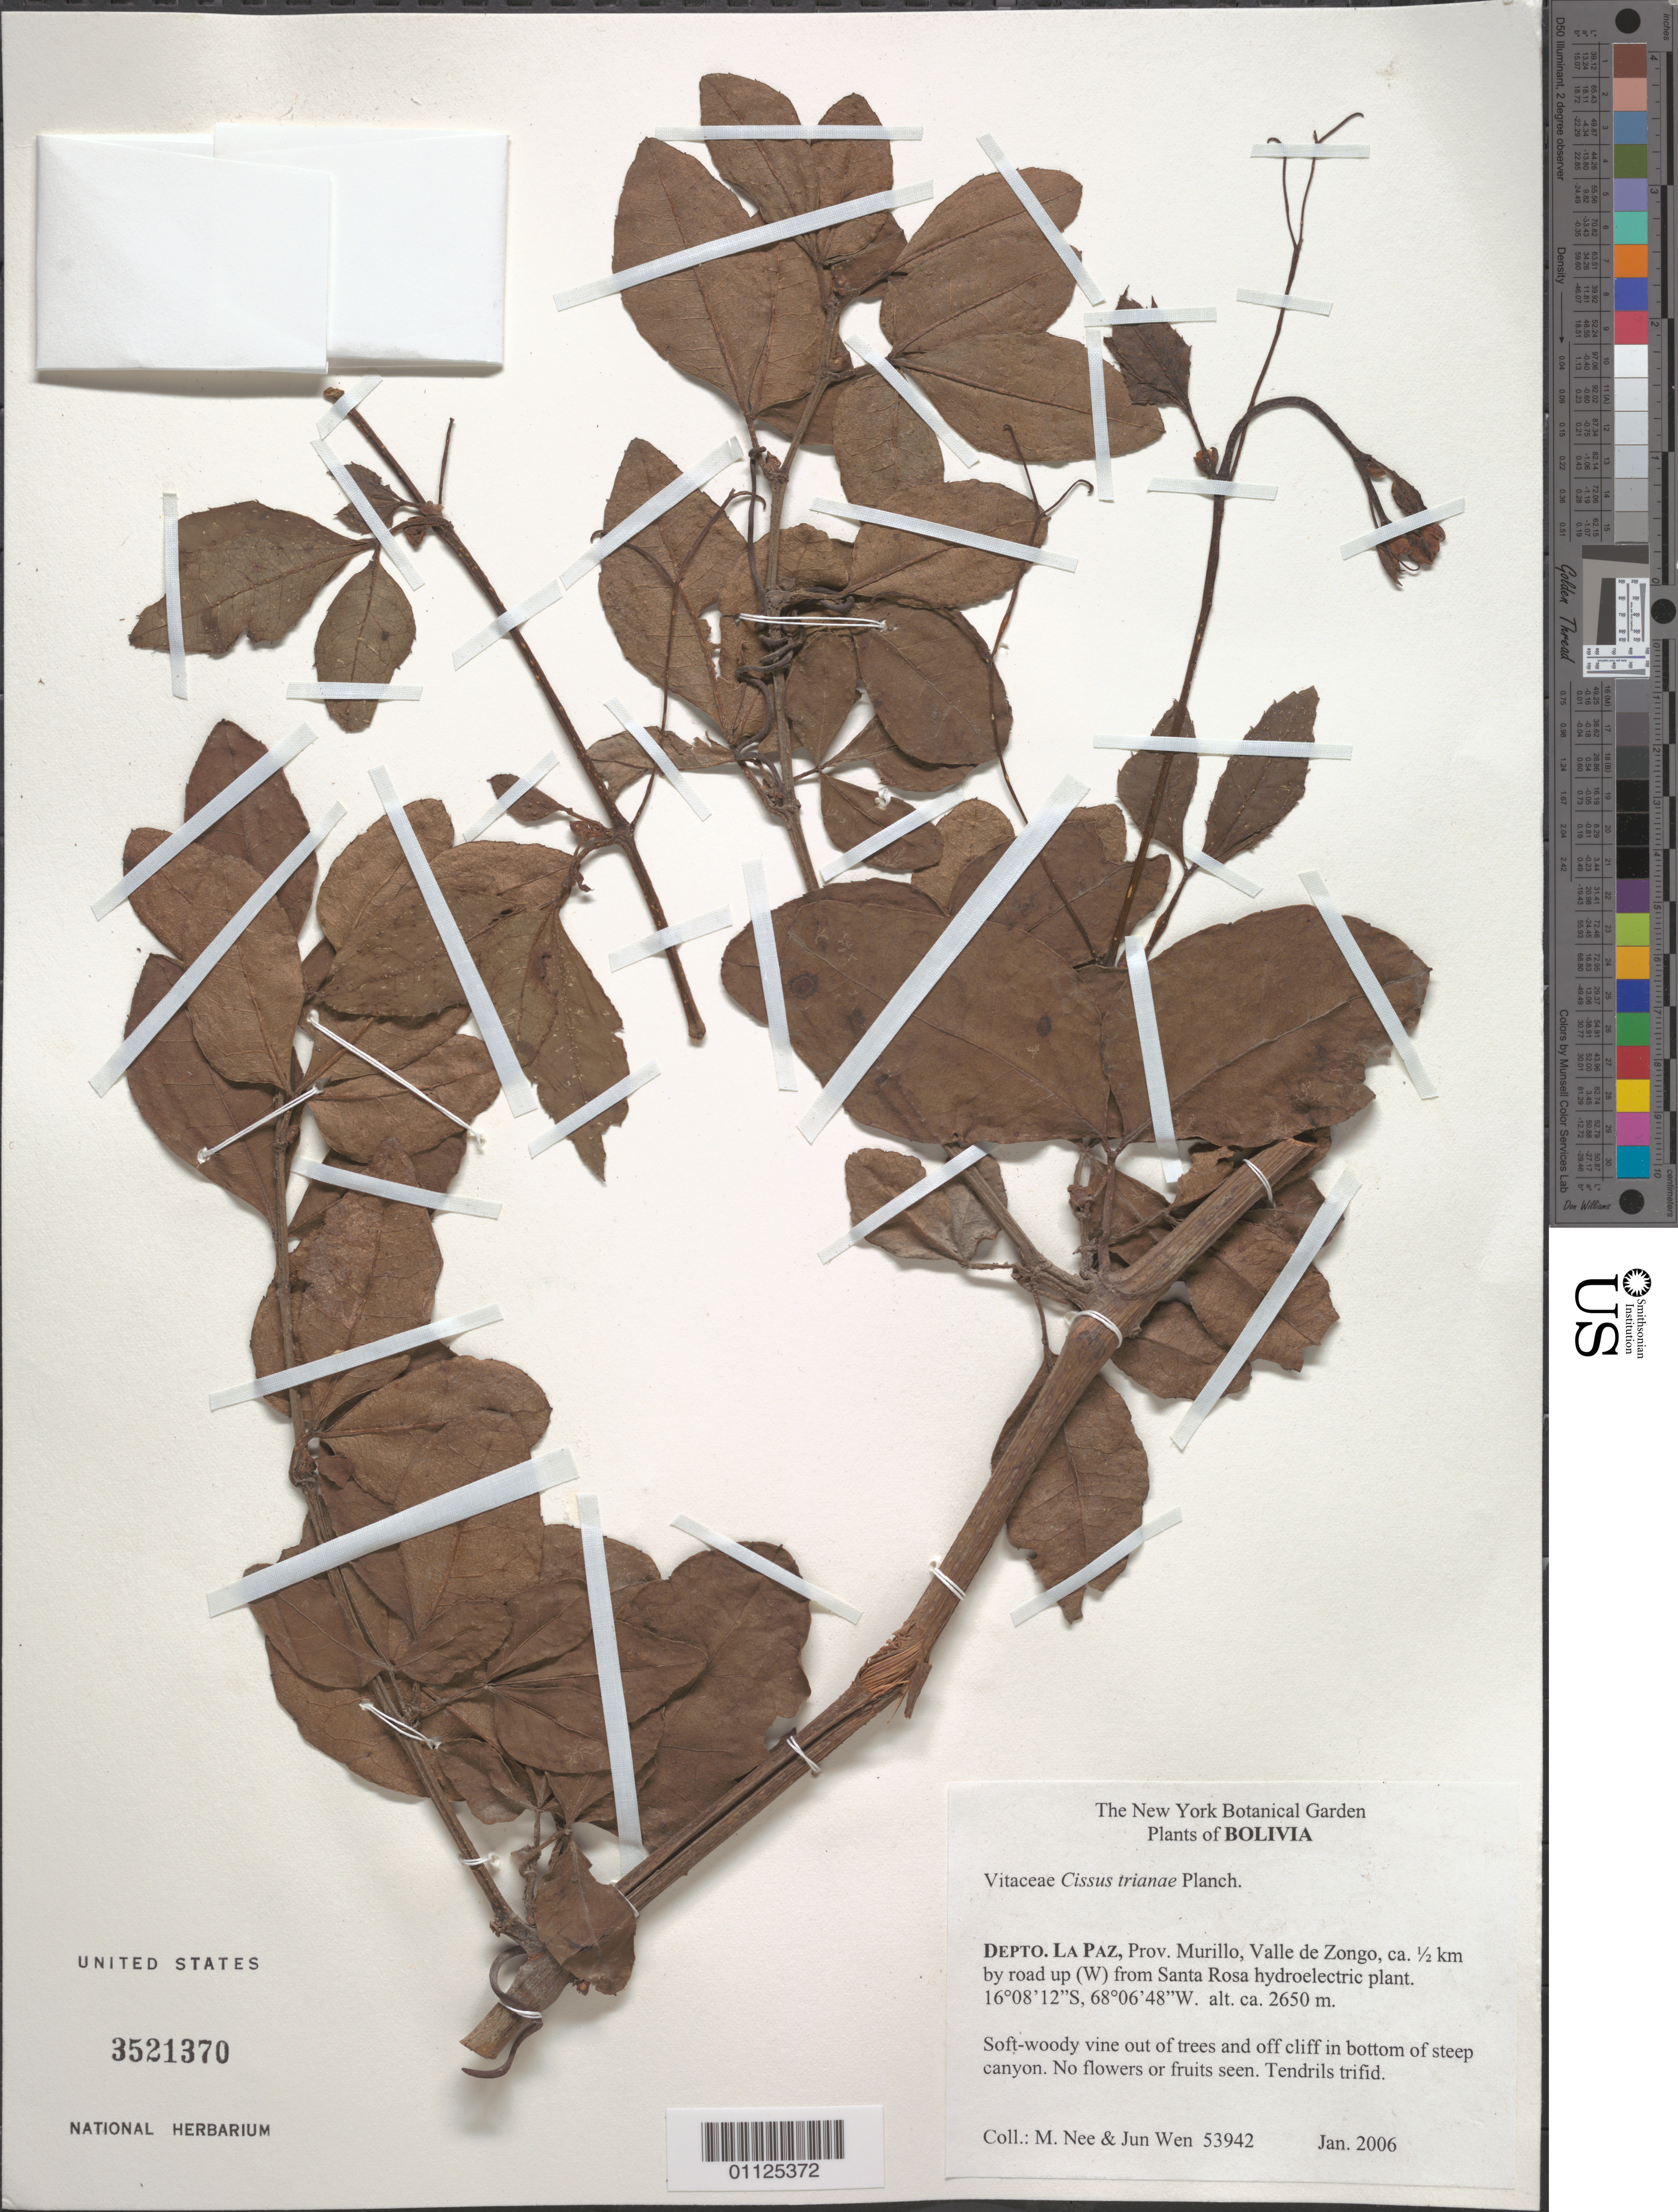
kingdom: Plantae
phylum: Tracheophyta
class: Magnoliopsida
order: Vitales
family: Vitaceae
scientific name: Apocissus trianae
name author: (Planch.) Jackes & Trias-Blasi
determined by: Wen, Jun, (BOT), Smithsonian Institution - National Museum of Natural History (UNITED STATES)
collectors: M. Nee & J. Wen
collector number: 53942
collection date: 2006-01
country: Bolivia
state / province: La Paz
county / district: Murillo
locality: Valle de Zongo, ca. 1/2 km by road up (W) from Santa Rosa.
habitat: Soft-woody vine out of trees and off cliff in bottom of steep canyon.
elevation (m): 2650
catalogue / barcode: US 3521370